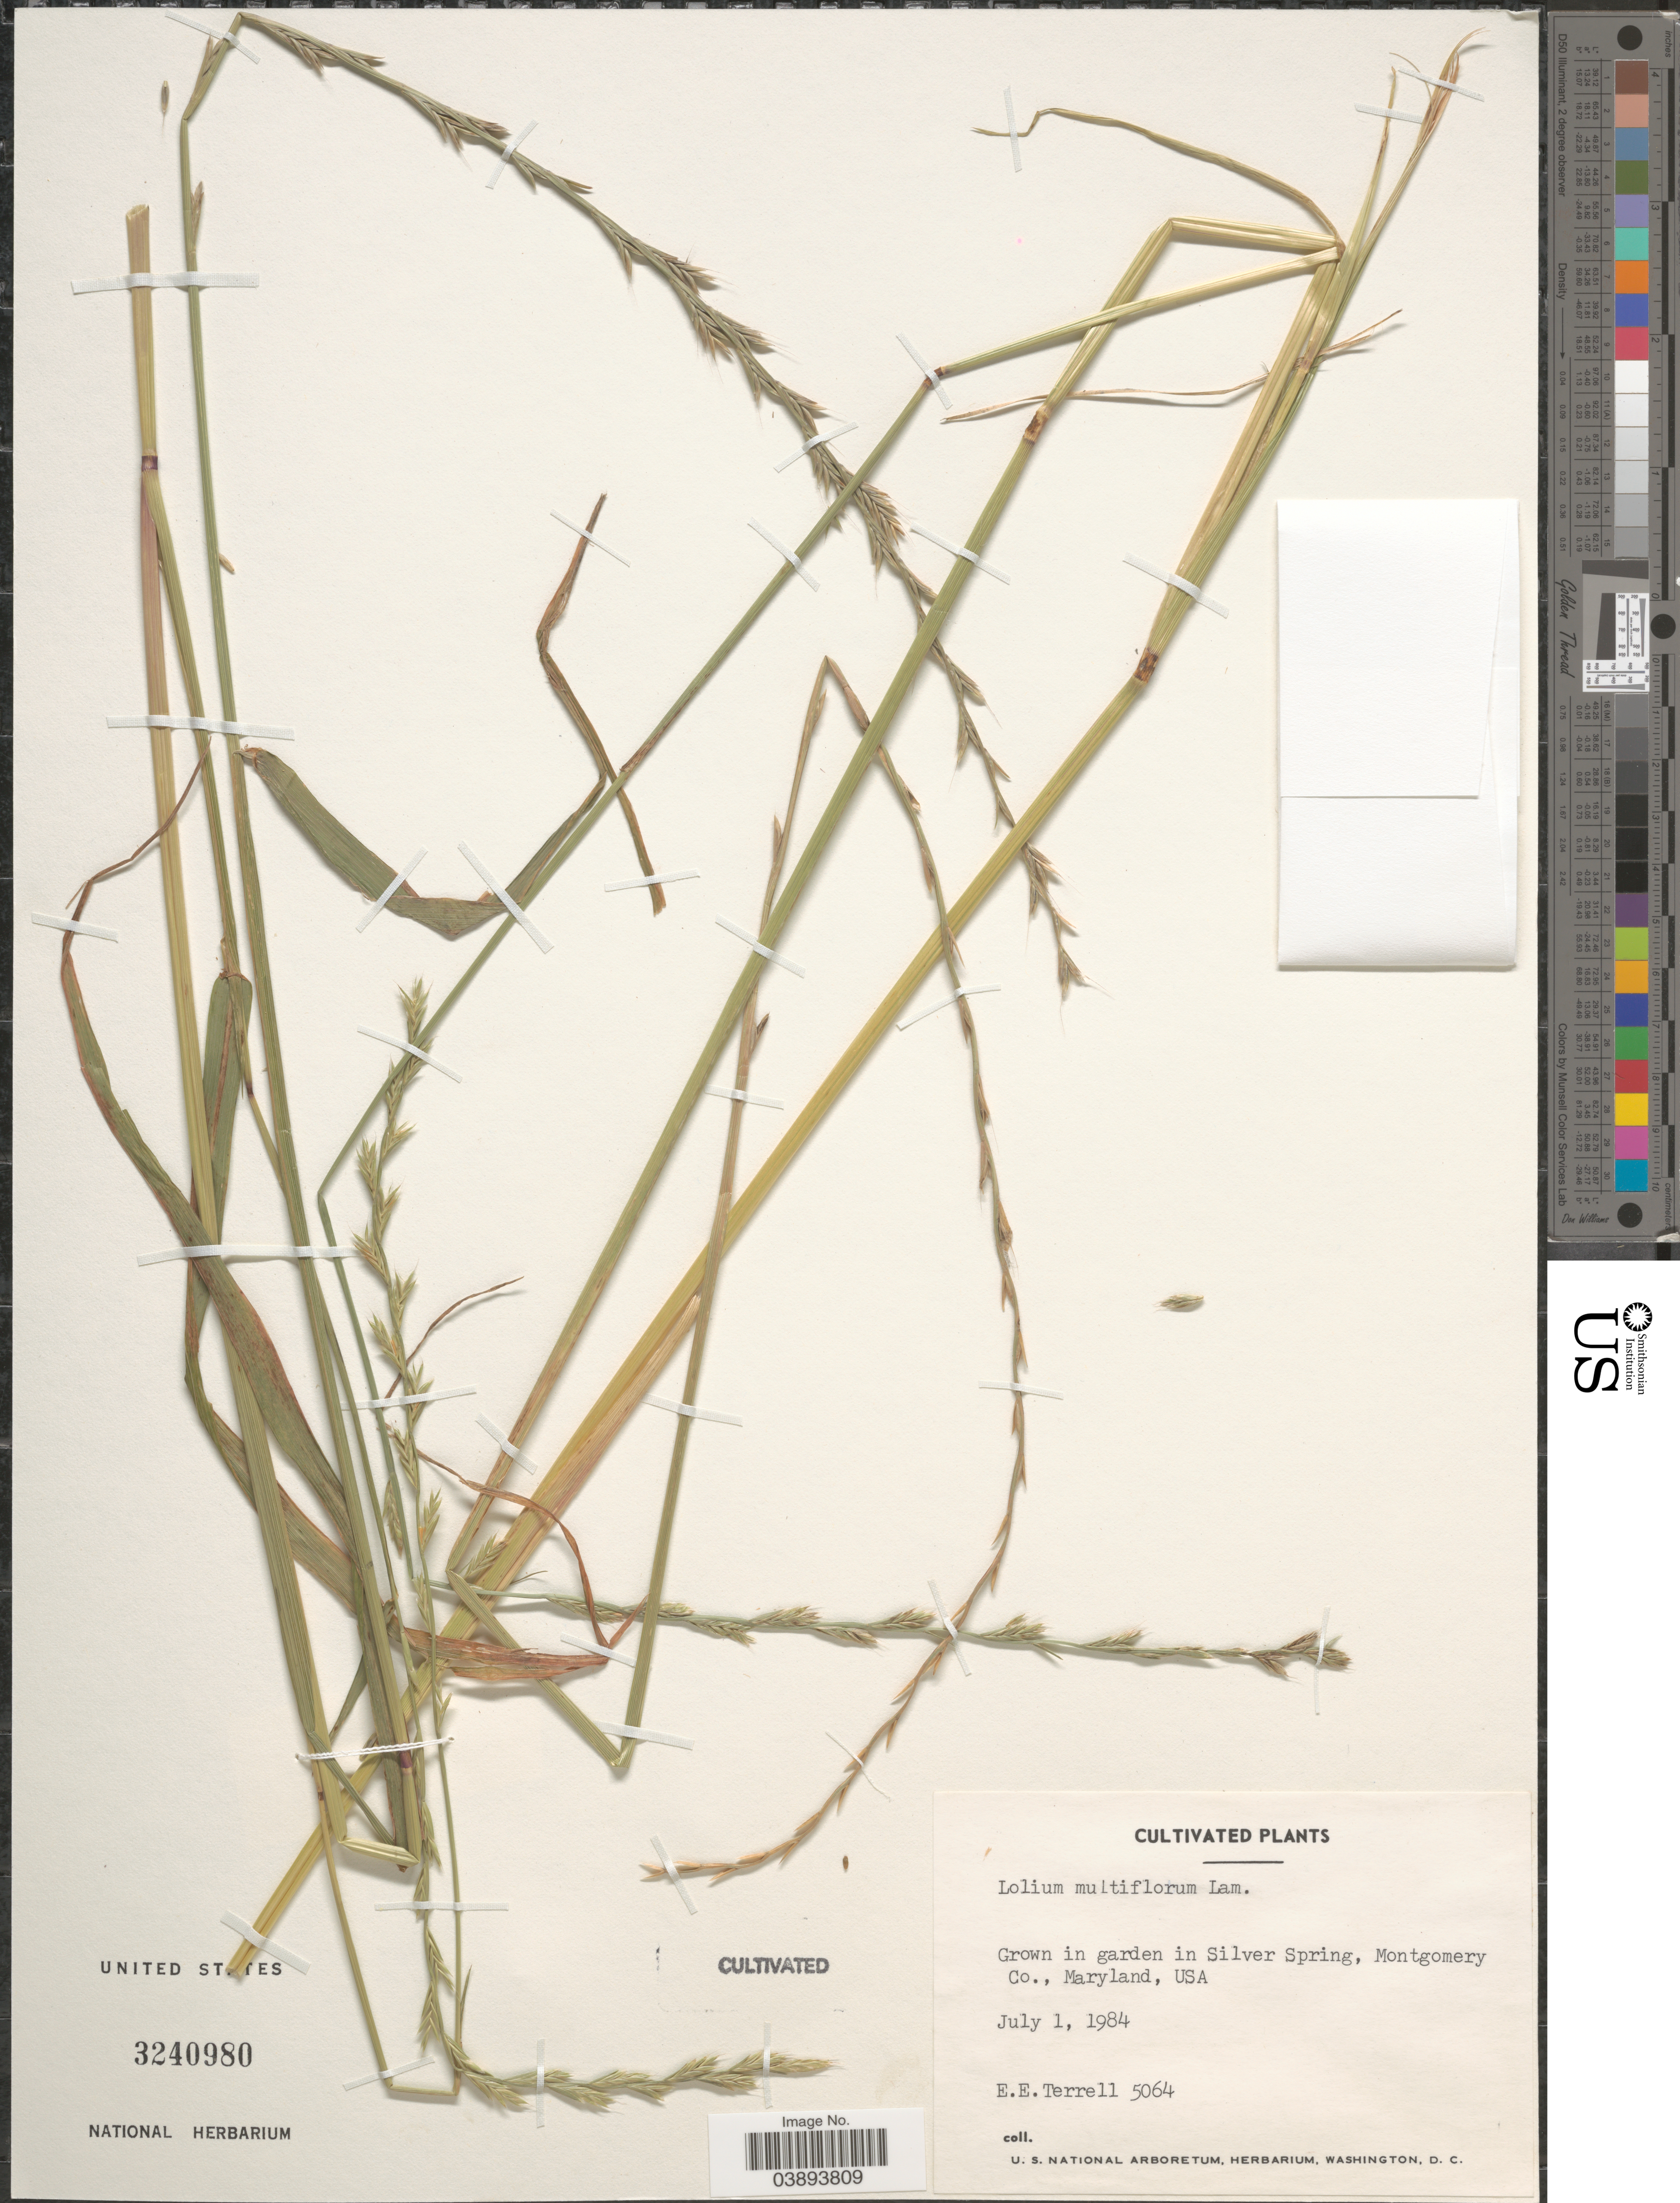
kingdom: Plantae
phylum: Tracheophyta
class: Liliopsida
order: Poales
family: Poaceae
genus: Lolium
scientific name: Lolium multiflorum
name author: Lam.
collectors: E. E. Terrell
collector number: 5064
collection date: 1984-07-01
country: United States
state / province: Maryland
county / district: Montgomery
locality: In garden in Silver Spring, Montgomery Co.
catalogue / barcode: US 3240980